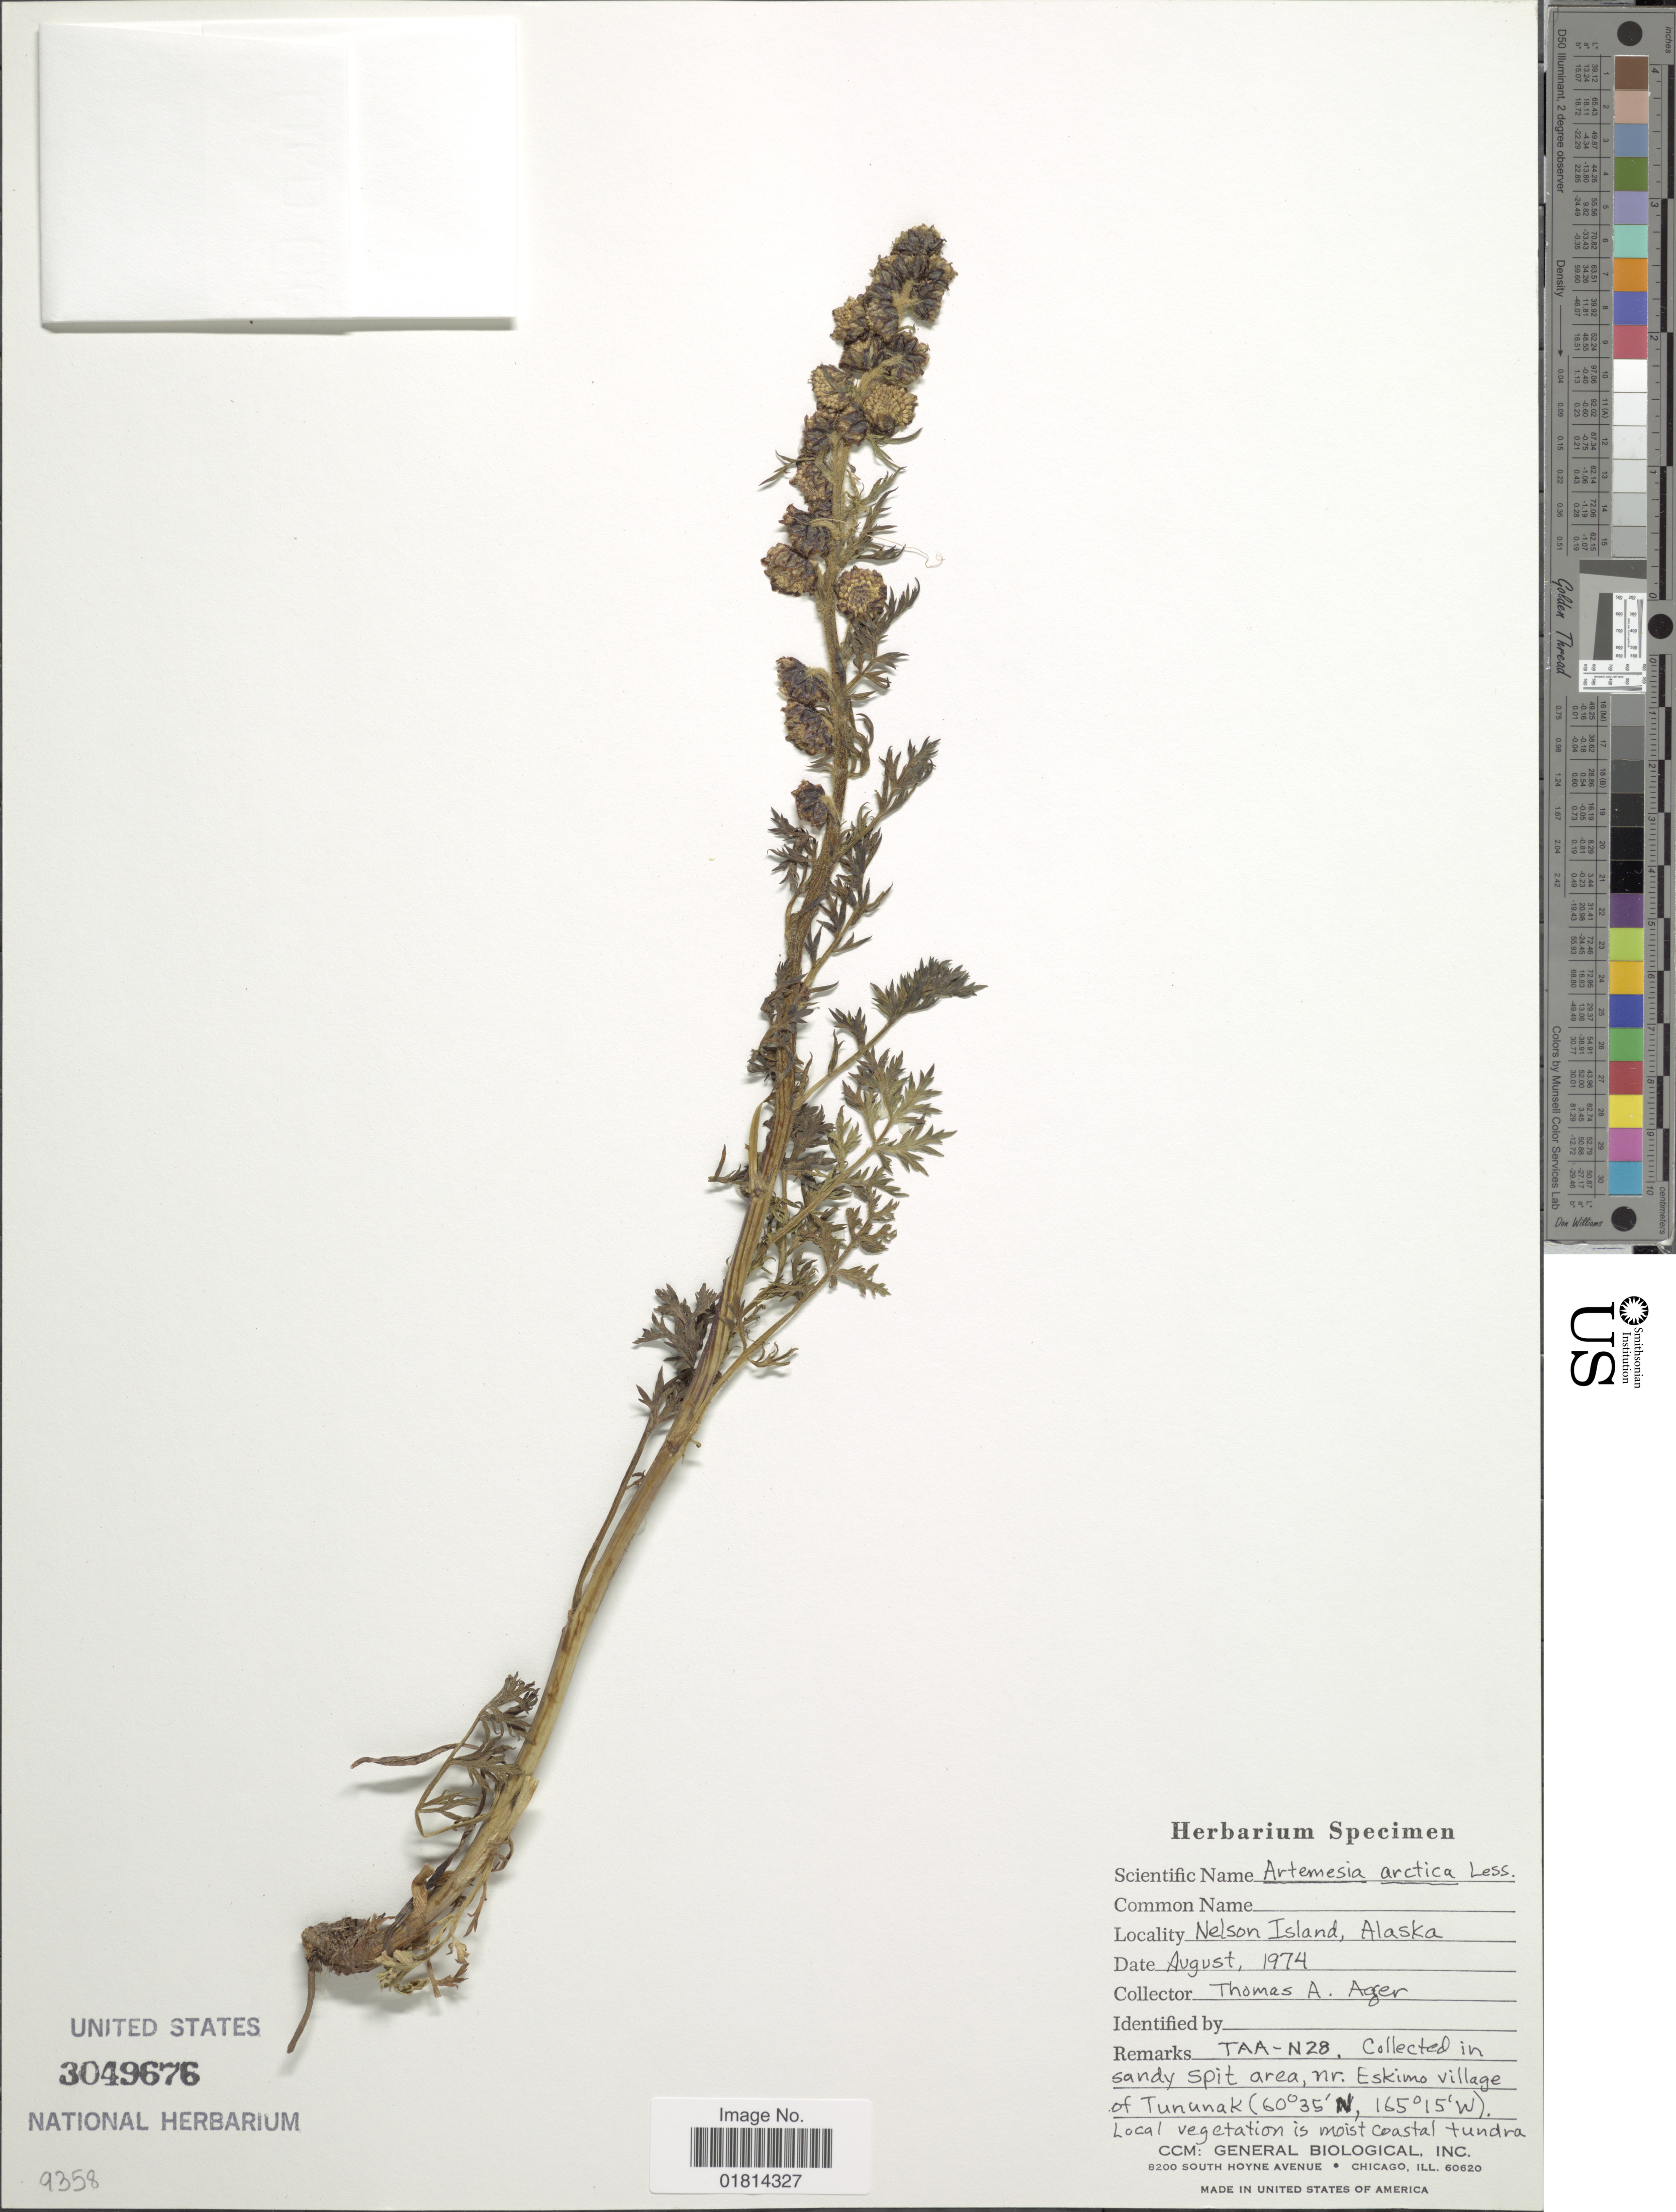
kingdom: Plantae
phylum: Tracheophyta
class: Magnoliopsida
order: Asterales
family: Asteraceae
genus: Artemisia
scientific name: Artemisia arctica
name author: Less.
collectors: T. A. Ager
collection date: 1974-08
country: United States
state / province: Alaska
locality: Nelson Island, Alaska.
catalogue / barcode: US 3049676